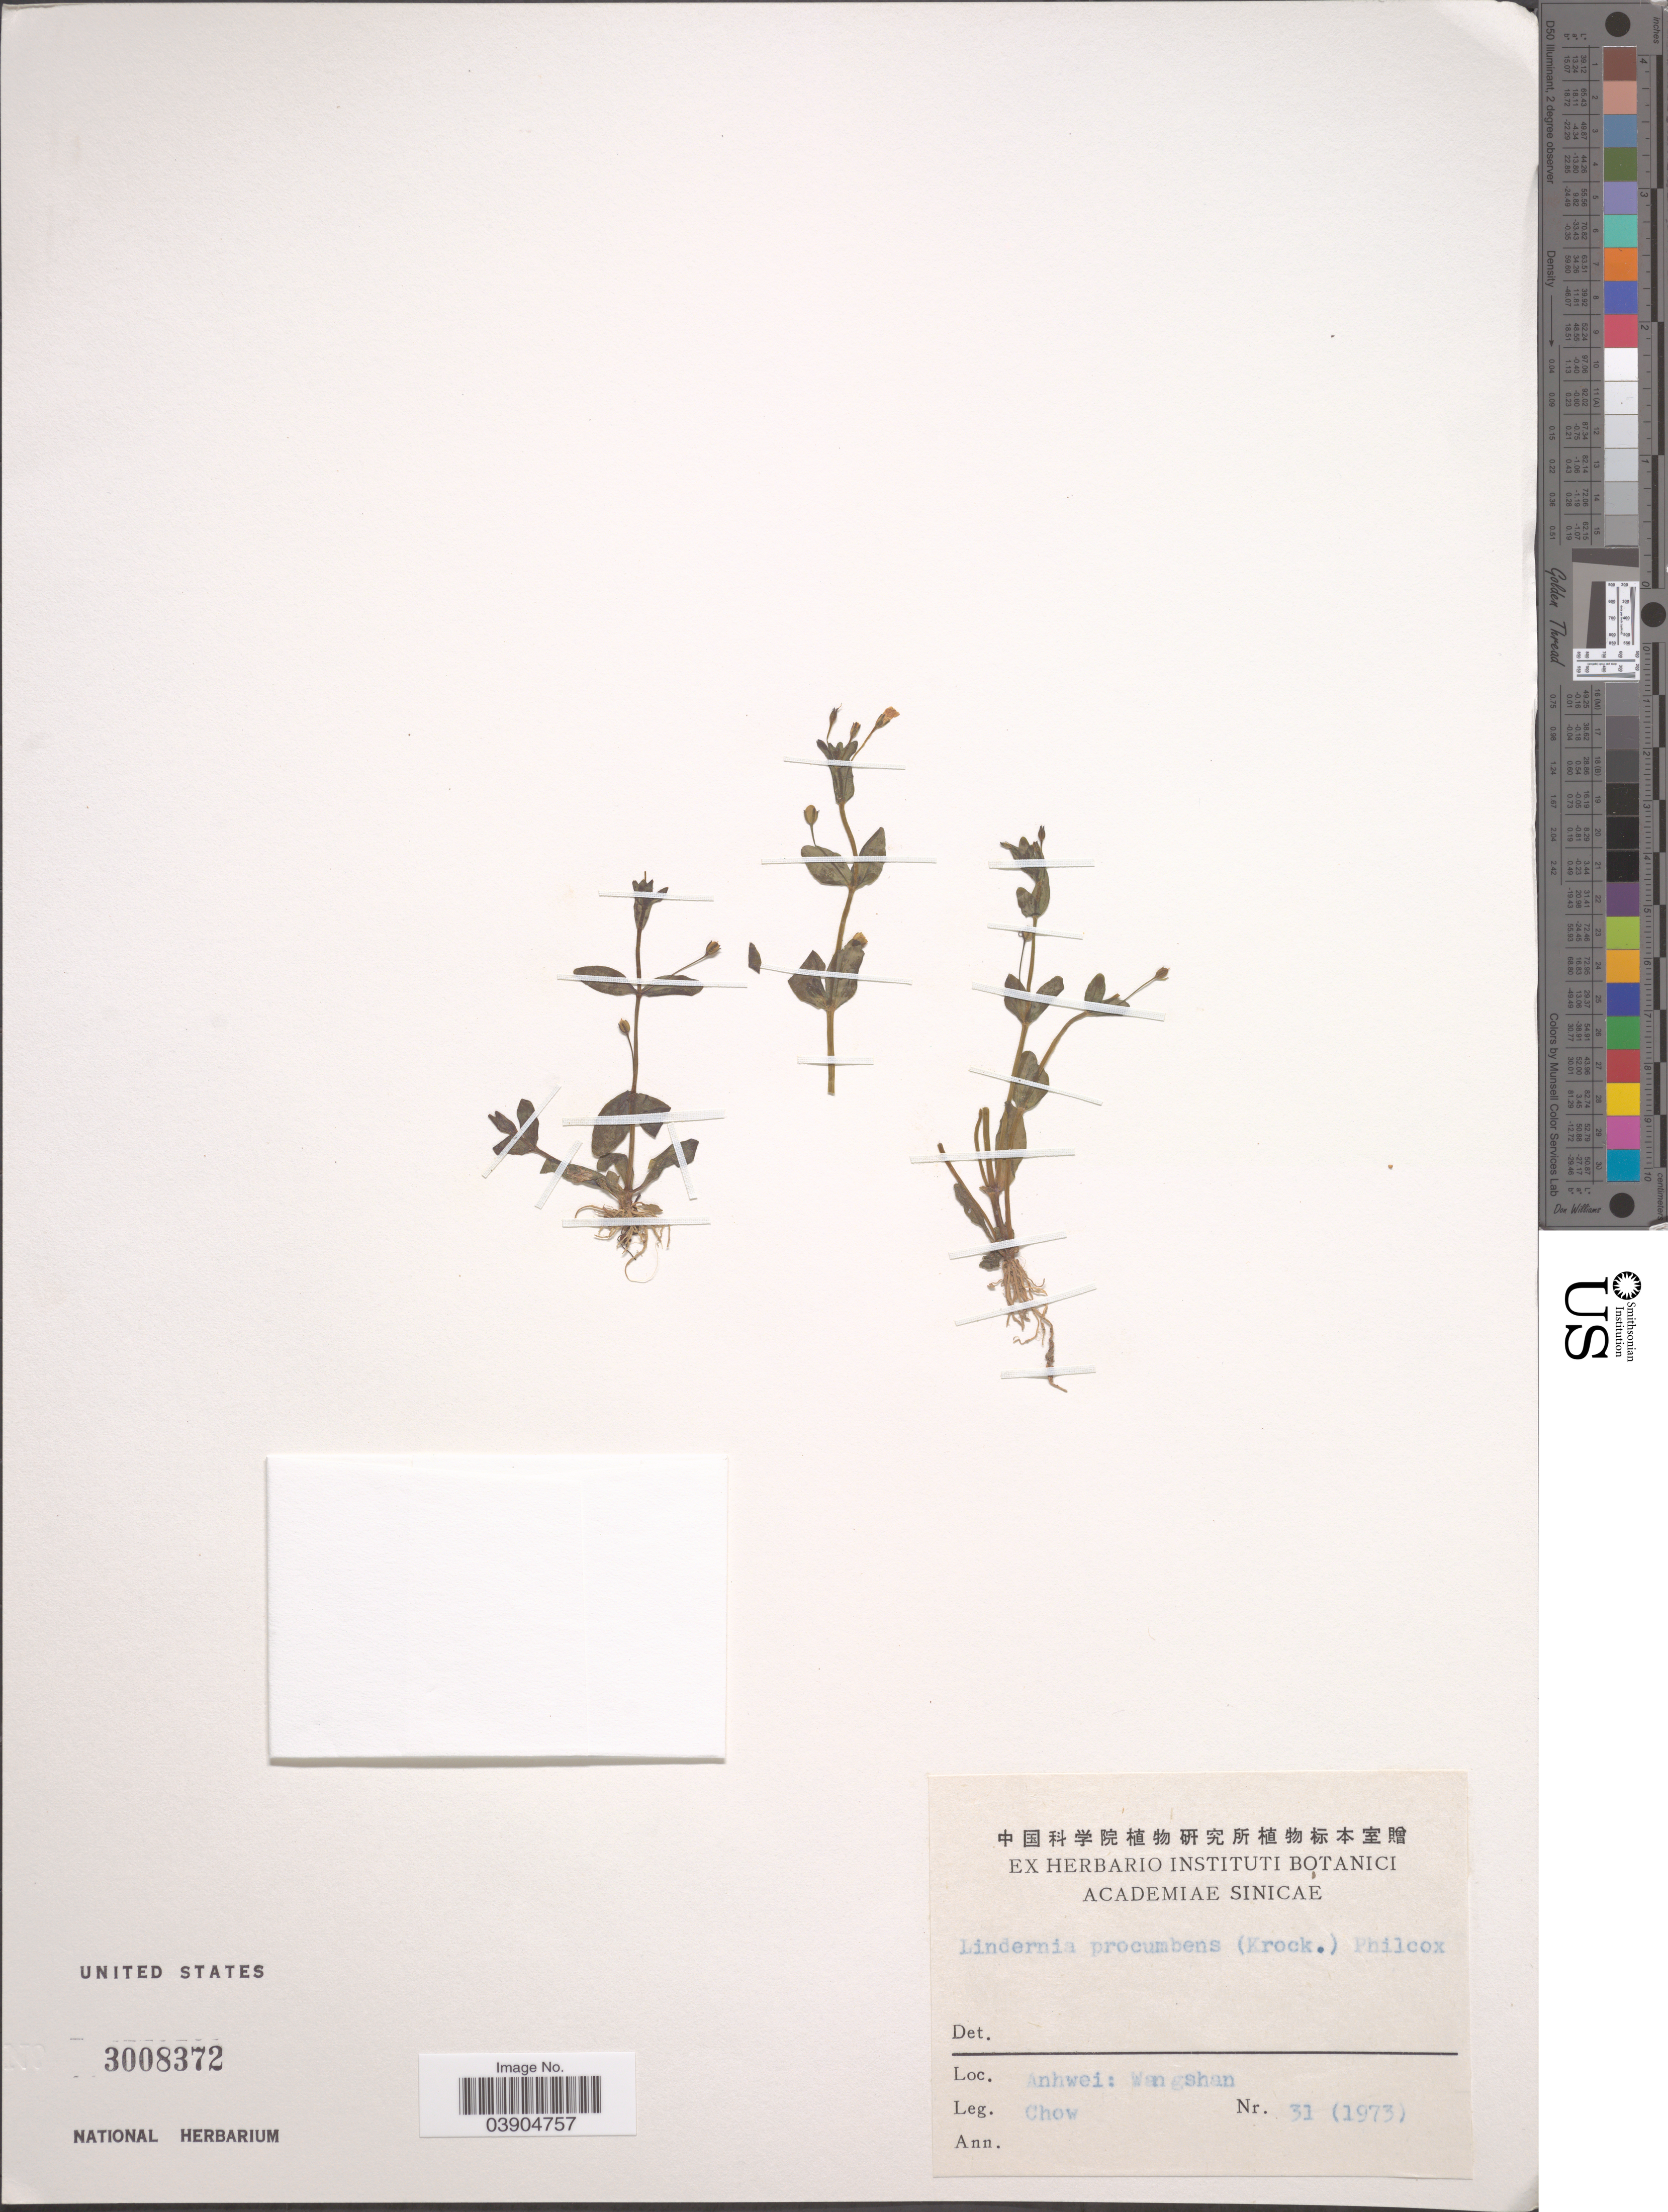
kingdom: Plantae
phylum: Tracheophyta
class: Magnoliopsida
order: Lamiales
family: Linderniaceae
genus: Lindernia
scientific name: Lindernia procumbens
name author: (Krock.) Philcox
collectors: Chow, --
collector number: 31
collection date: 1973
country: China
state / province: Anhui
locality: Anhwei: Wangshan.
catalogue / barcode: US 3008372